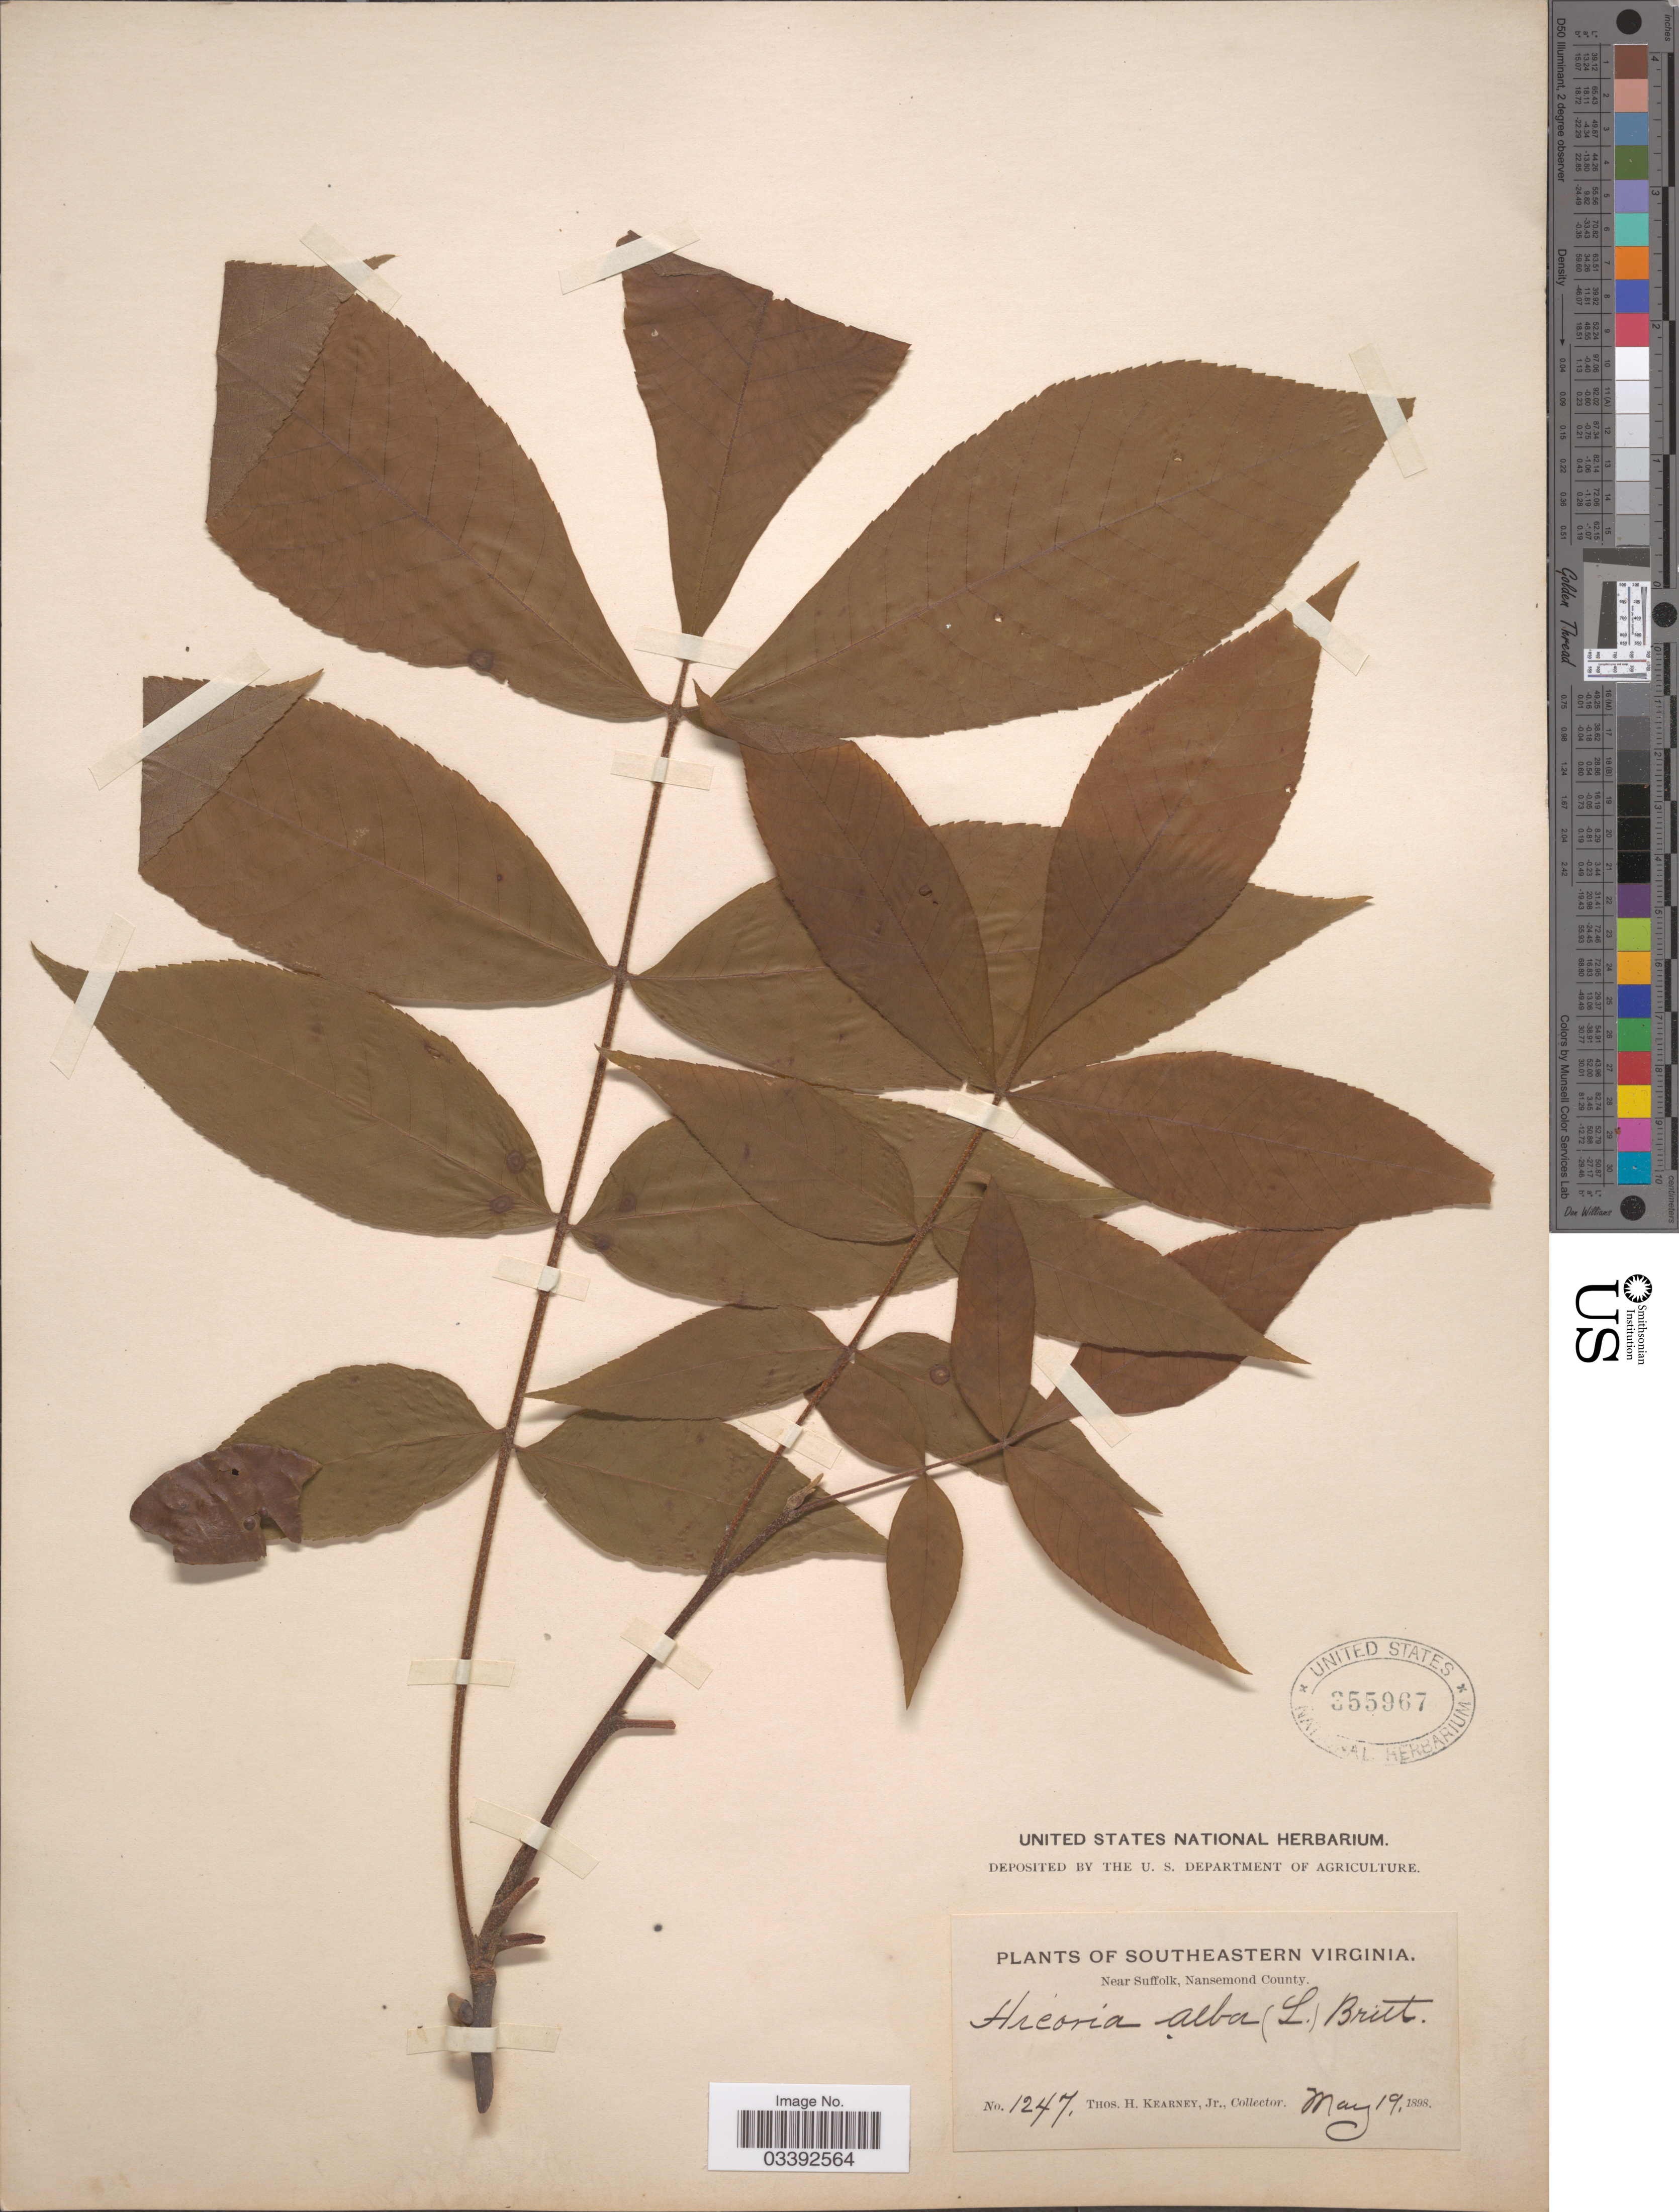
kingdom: Plantae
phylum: Tracheophyta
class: Magnoliopsida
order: Fagales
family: Juglandaceae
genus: Carya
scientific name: Carya tomentosa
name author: (Lam.) Nutt.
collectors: T. H. Kearney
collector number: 1247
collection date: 1898-05-19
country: United States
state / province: Virginia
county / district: City of Suffolk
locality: Southeastern Virginia. Near Suffolk, Nansemond County.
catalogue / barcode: US 355967